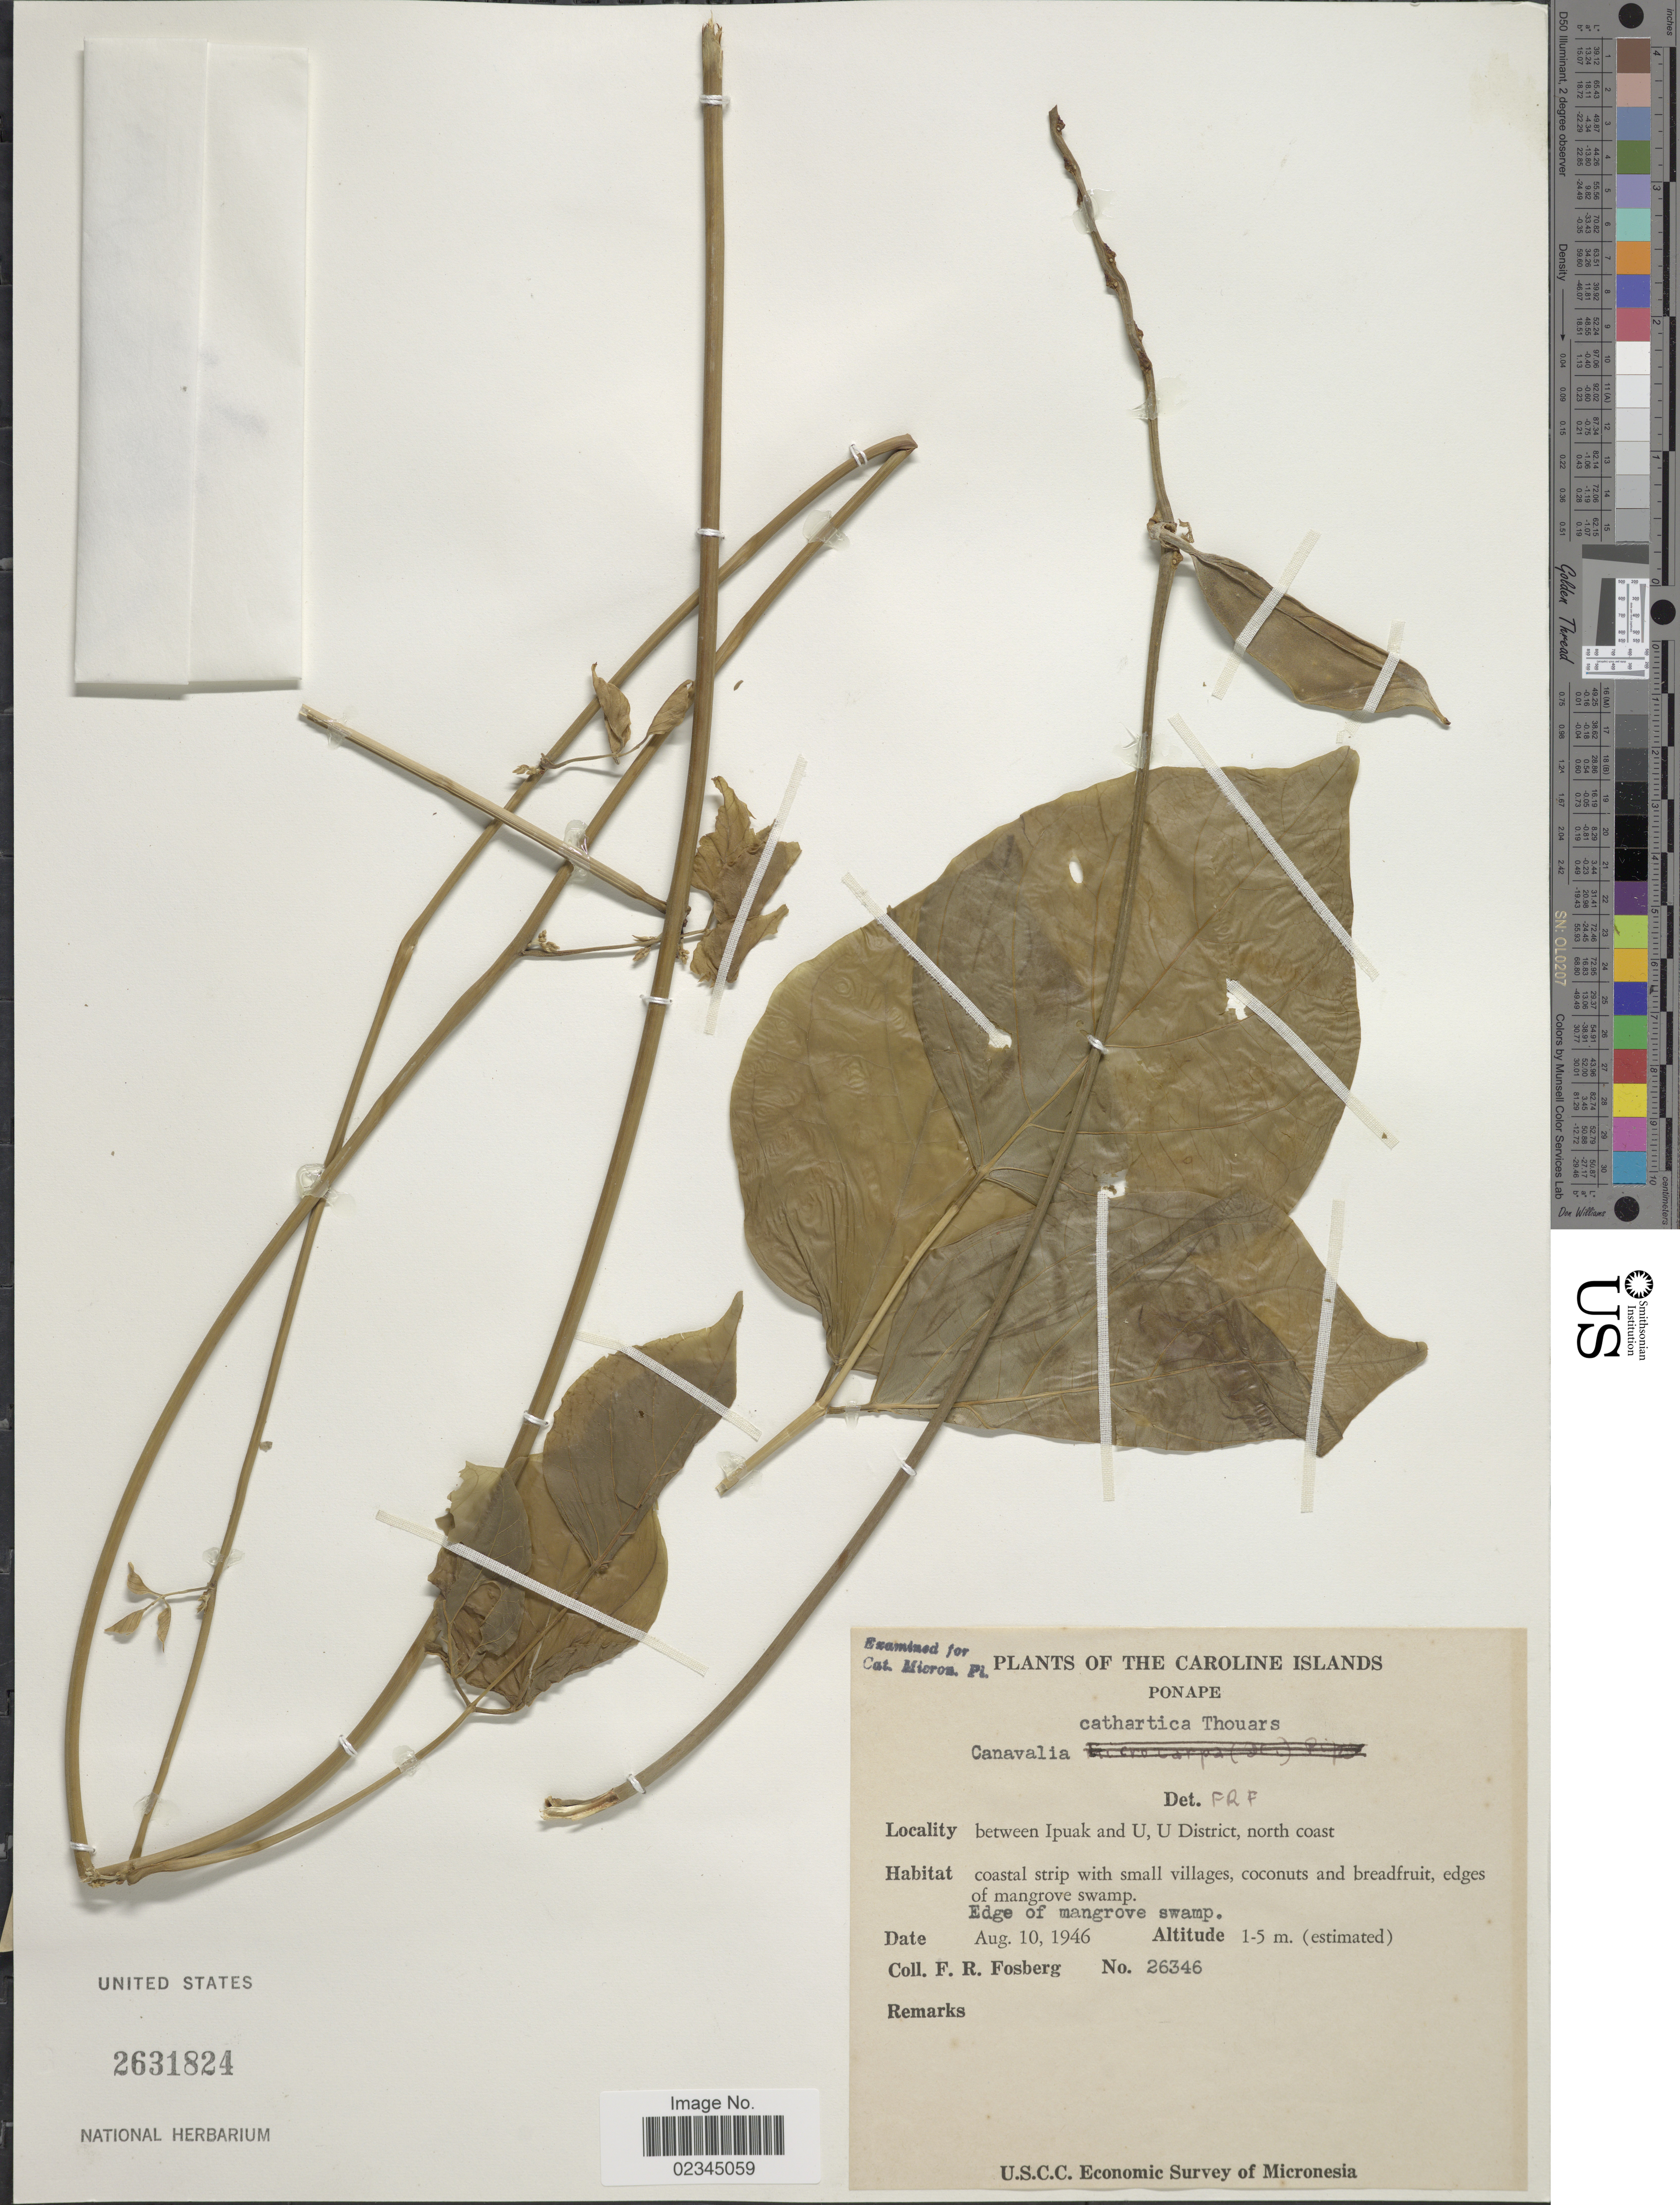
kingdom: Plantae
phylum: Tracheophyta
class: Magnoliopsida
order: Fabales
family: Fabaceae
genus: Canavalia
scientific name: Canavalia cathartica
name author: Thouars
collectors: F. R. Fosberg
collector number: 26346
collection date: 1946-08-10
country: Micronesia, Federated States of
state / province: Pohnpei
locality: Carolina Islands, Ponape. Between Ipuak and U, U. district, north coast. Edge of mangrove swamp.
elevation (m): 1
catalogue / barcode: US 2631824